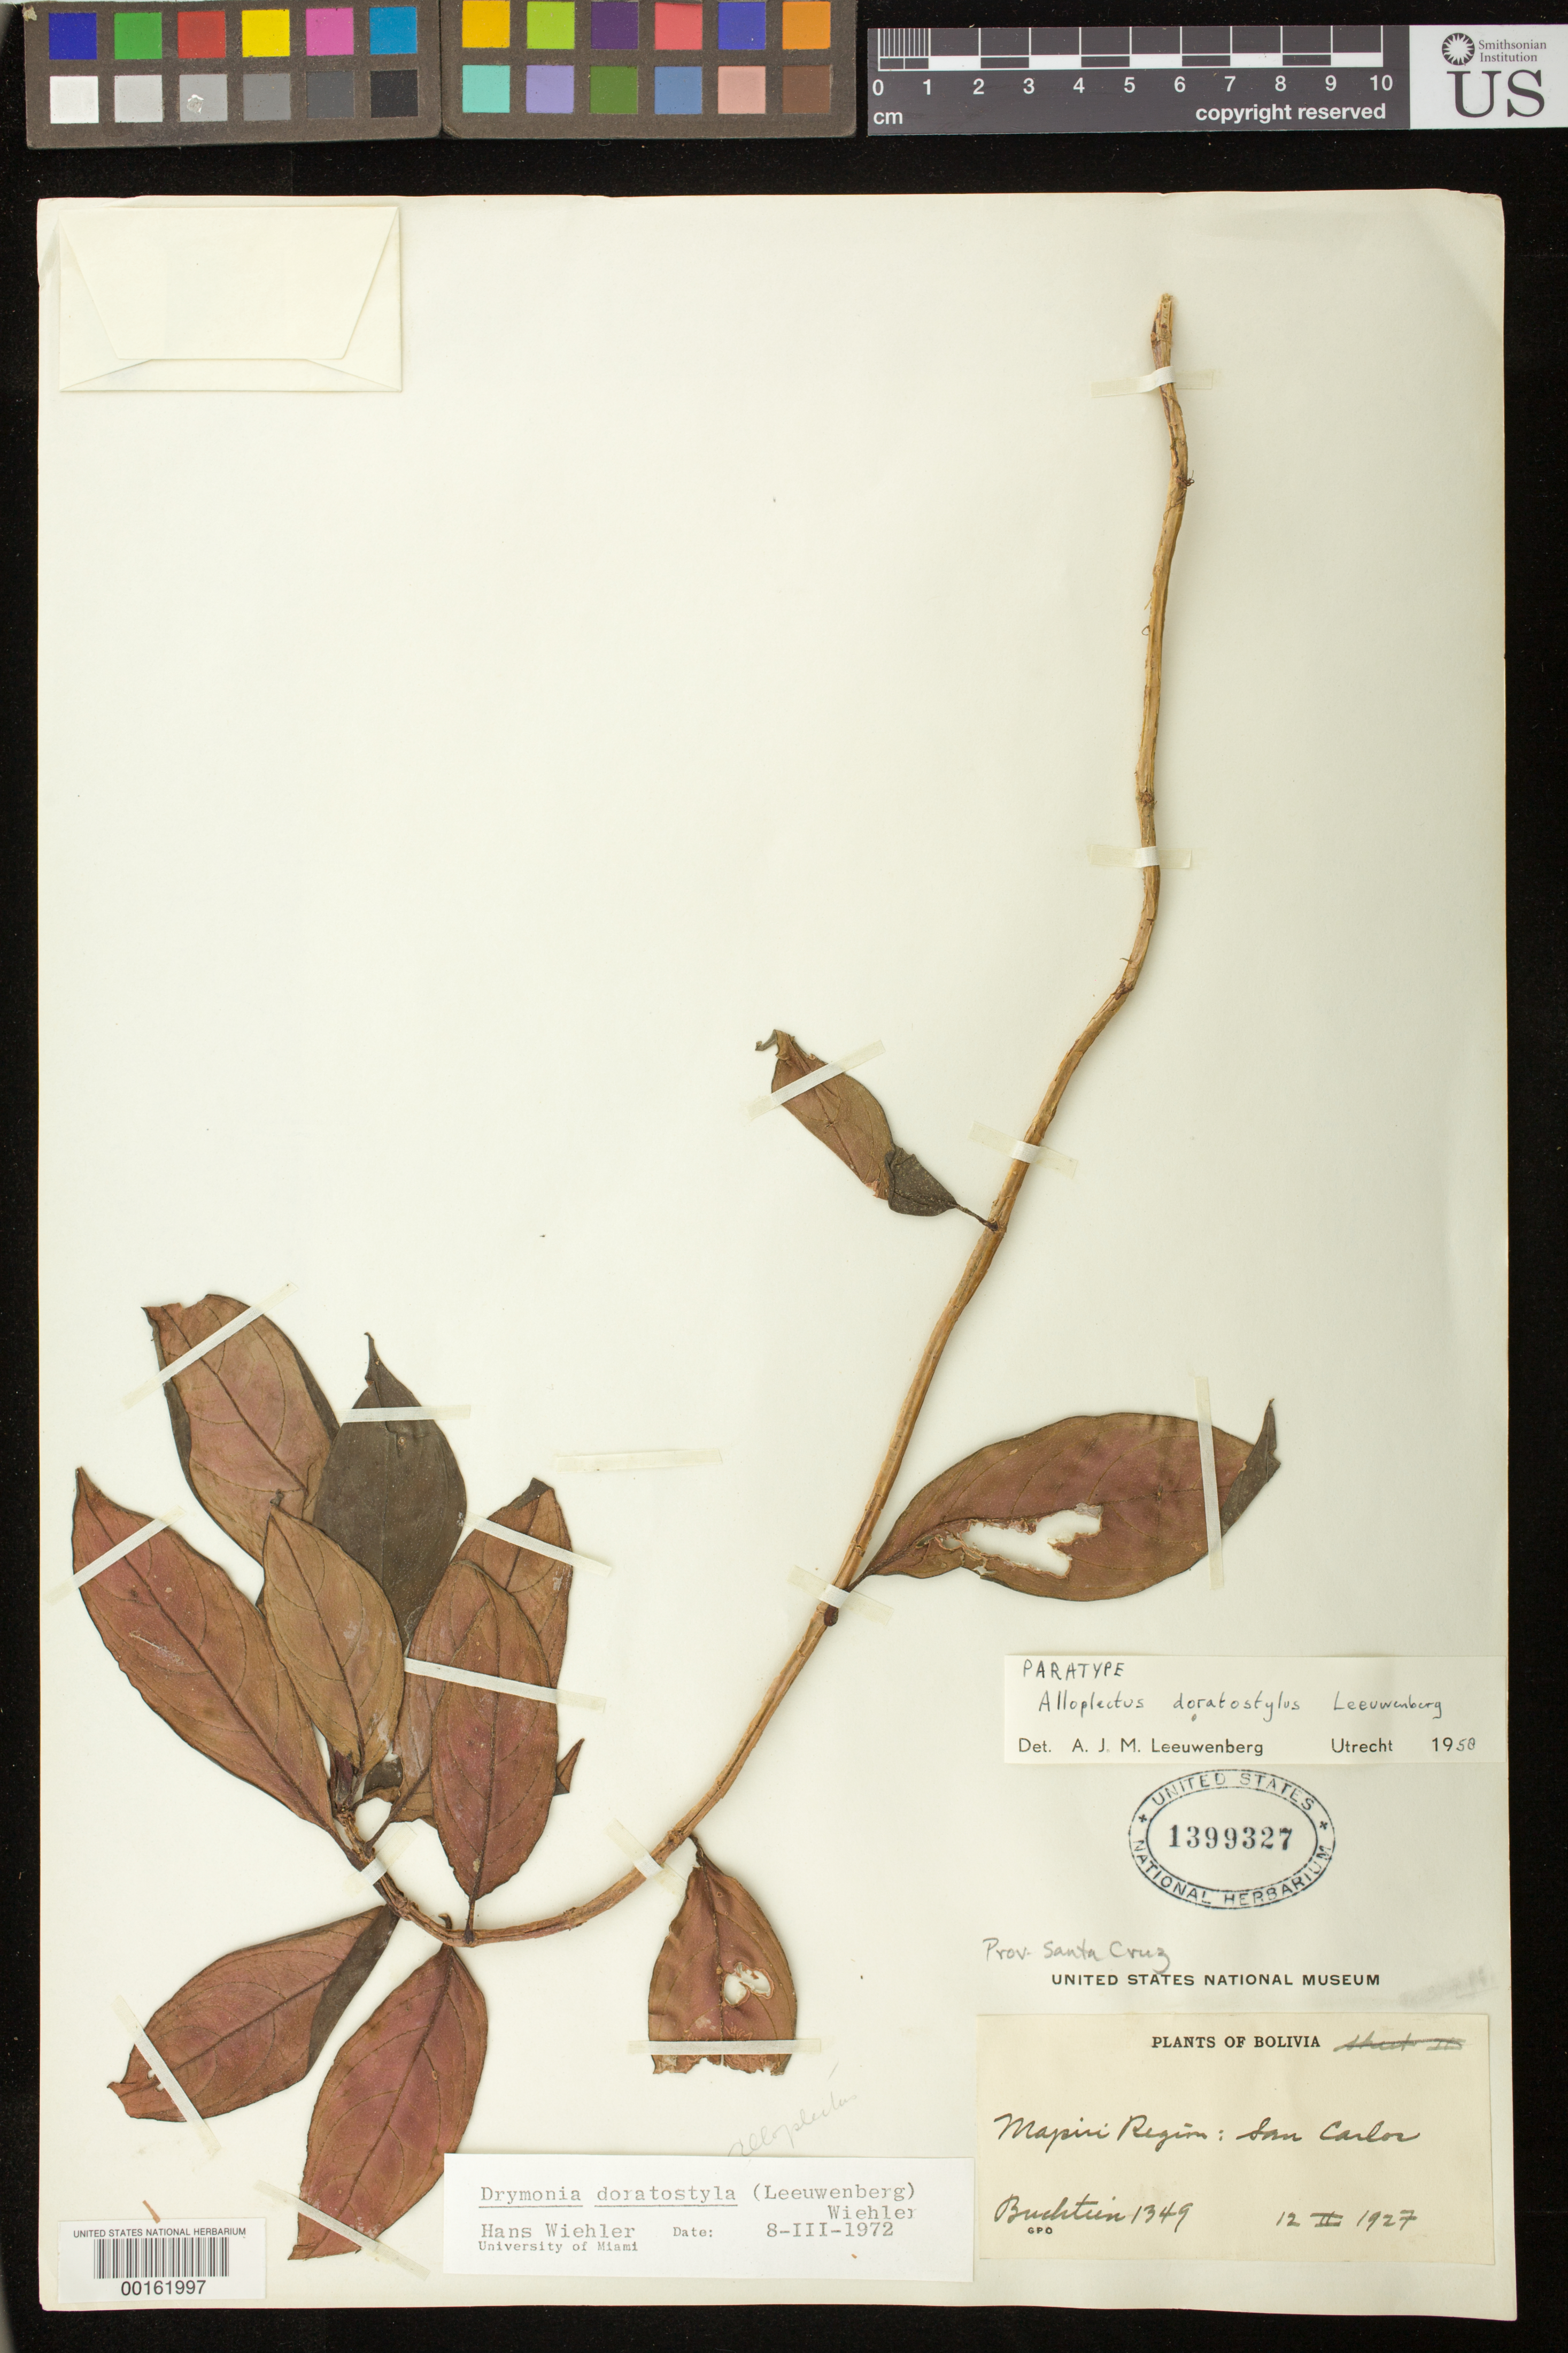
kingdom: Plantae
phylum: Tracheophyta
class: Magnoliopsida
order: Lamiales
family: Gesneriaceae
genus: Drymonia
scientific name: Drymonia doratostyla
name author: (Leeuwenb.) Wiehler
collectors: O. Buchtien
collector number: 1349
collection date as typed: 12 Feb 1927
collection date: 1927-02-12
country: Bolivia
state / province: La Paz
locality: Mapiri region, San Carlos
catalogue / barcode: US 1399327